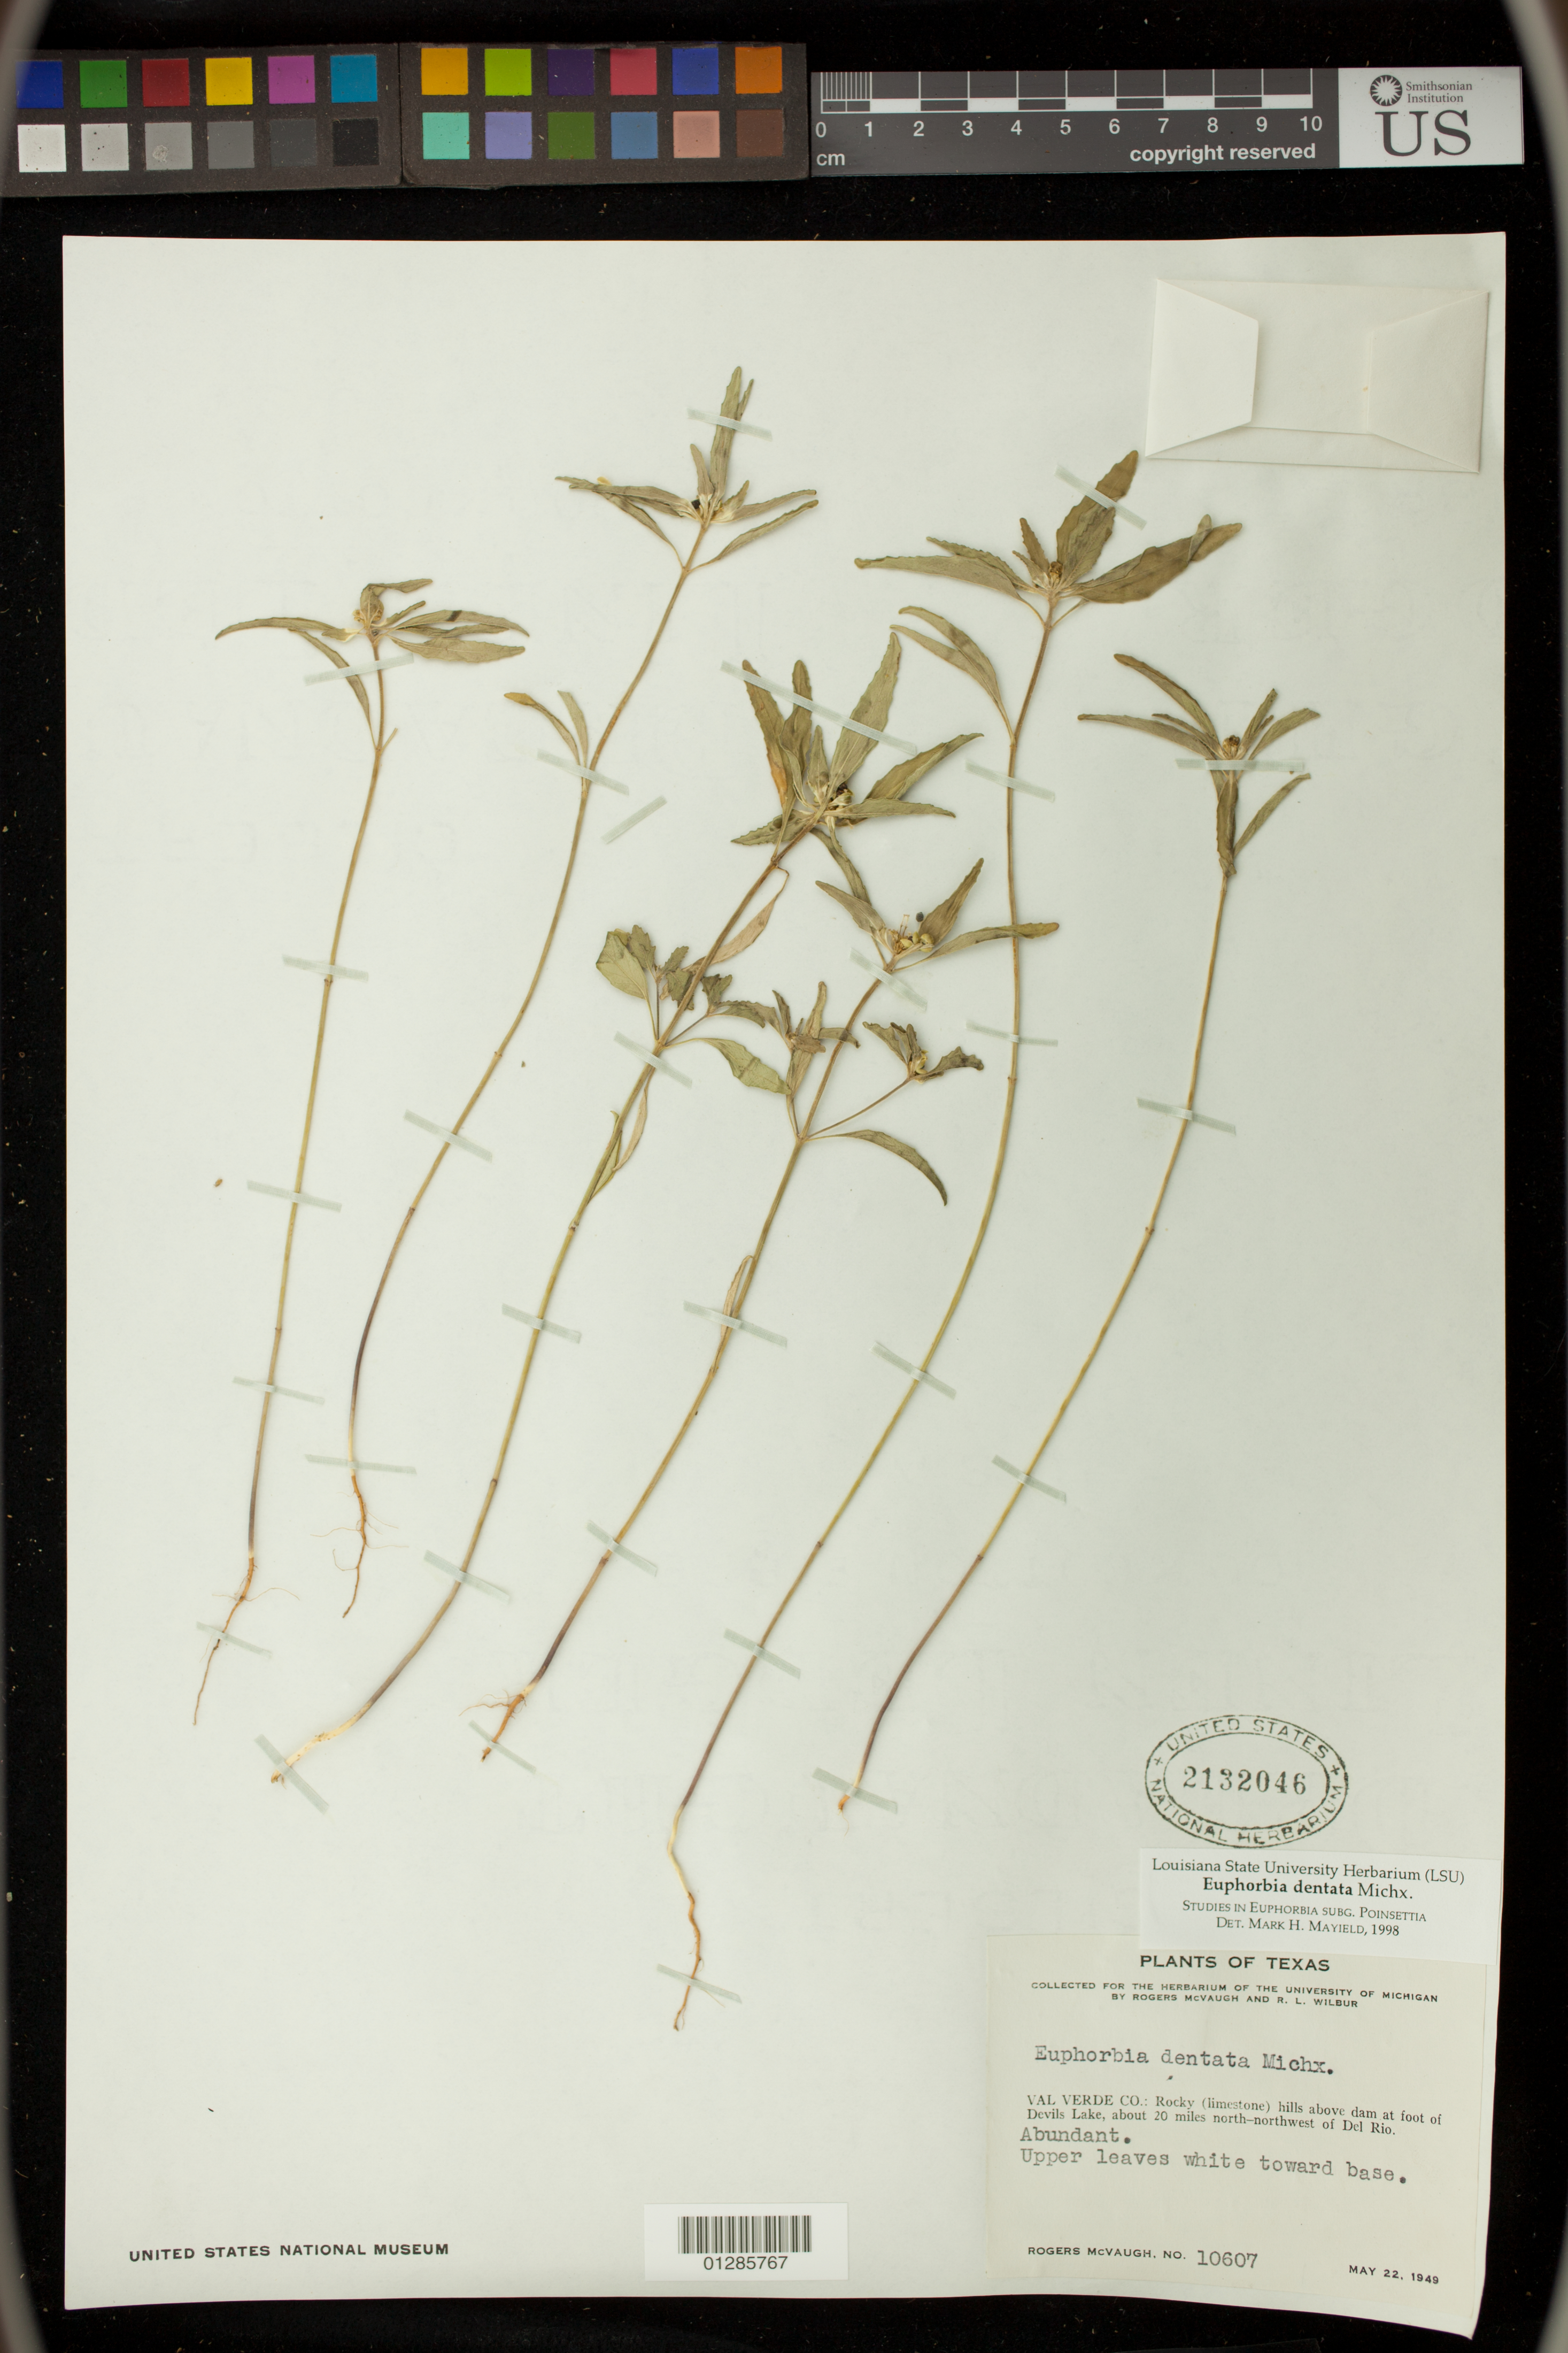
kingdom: Plantae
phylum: Tracheophyta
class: Magnoliopsida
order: Malpighiales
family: Euphorbiaceae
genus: Euphorbia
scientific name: Euphorbia dentata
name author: Michx.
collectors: R. McVaugh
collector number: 10607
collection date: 1949-05-22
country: United States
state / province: Texas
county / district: Val Verde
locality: above dam at foot of Devils Lake, about 20 miles north-northwest of Del Rio.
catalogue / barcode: US 2132046